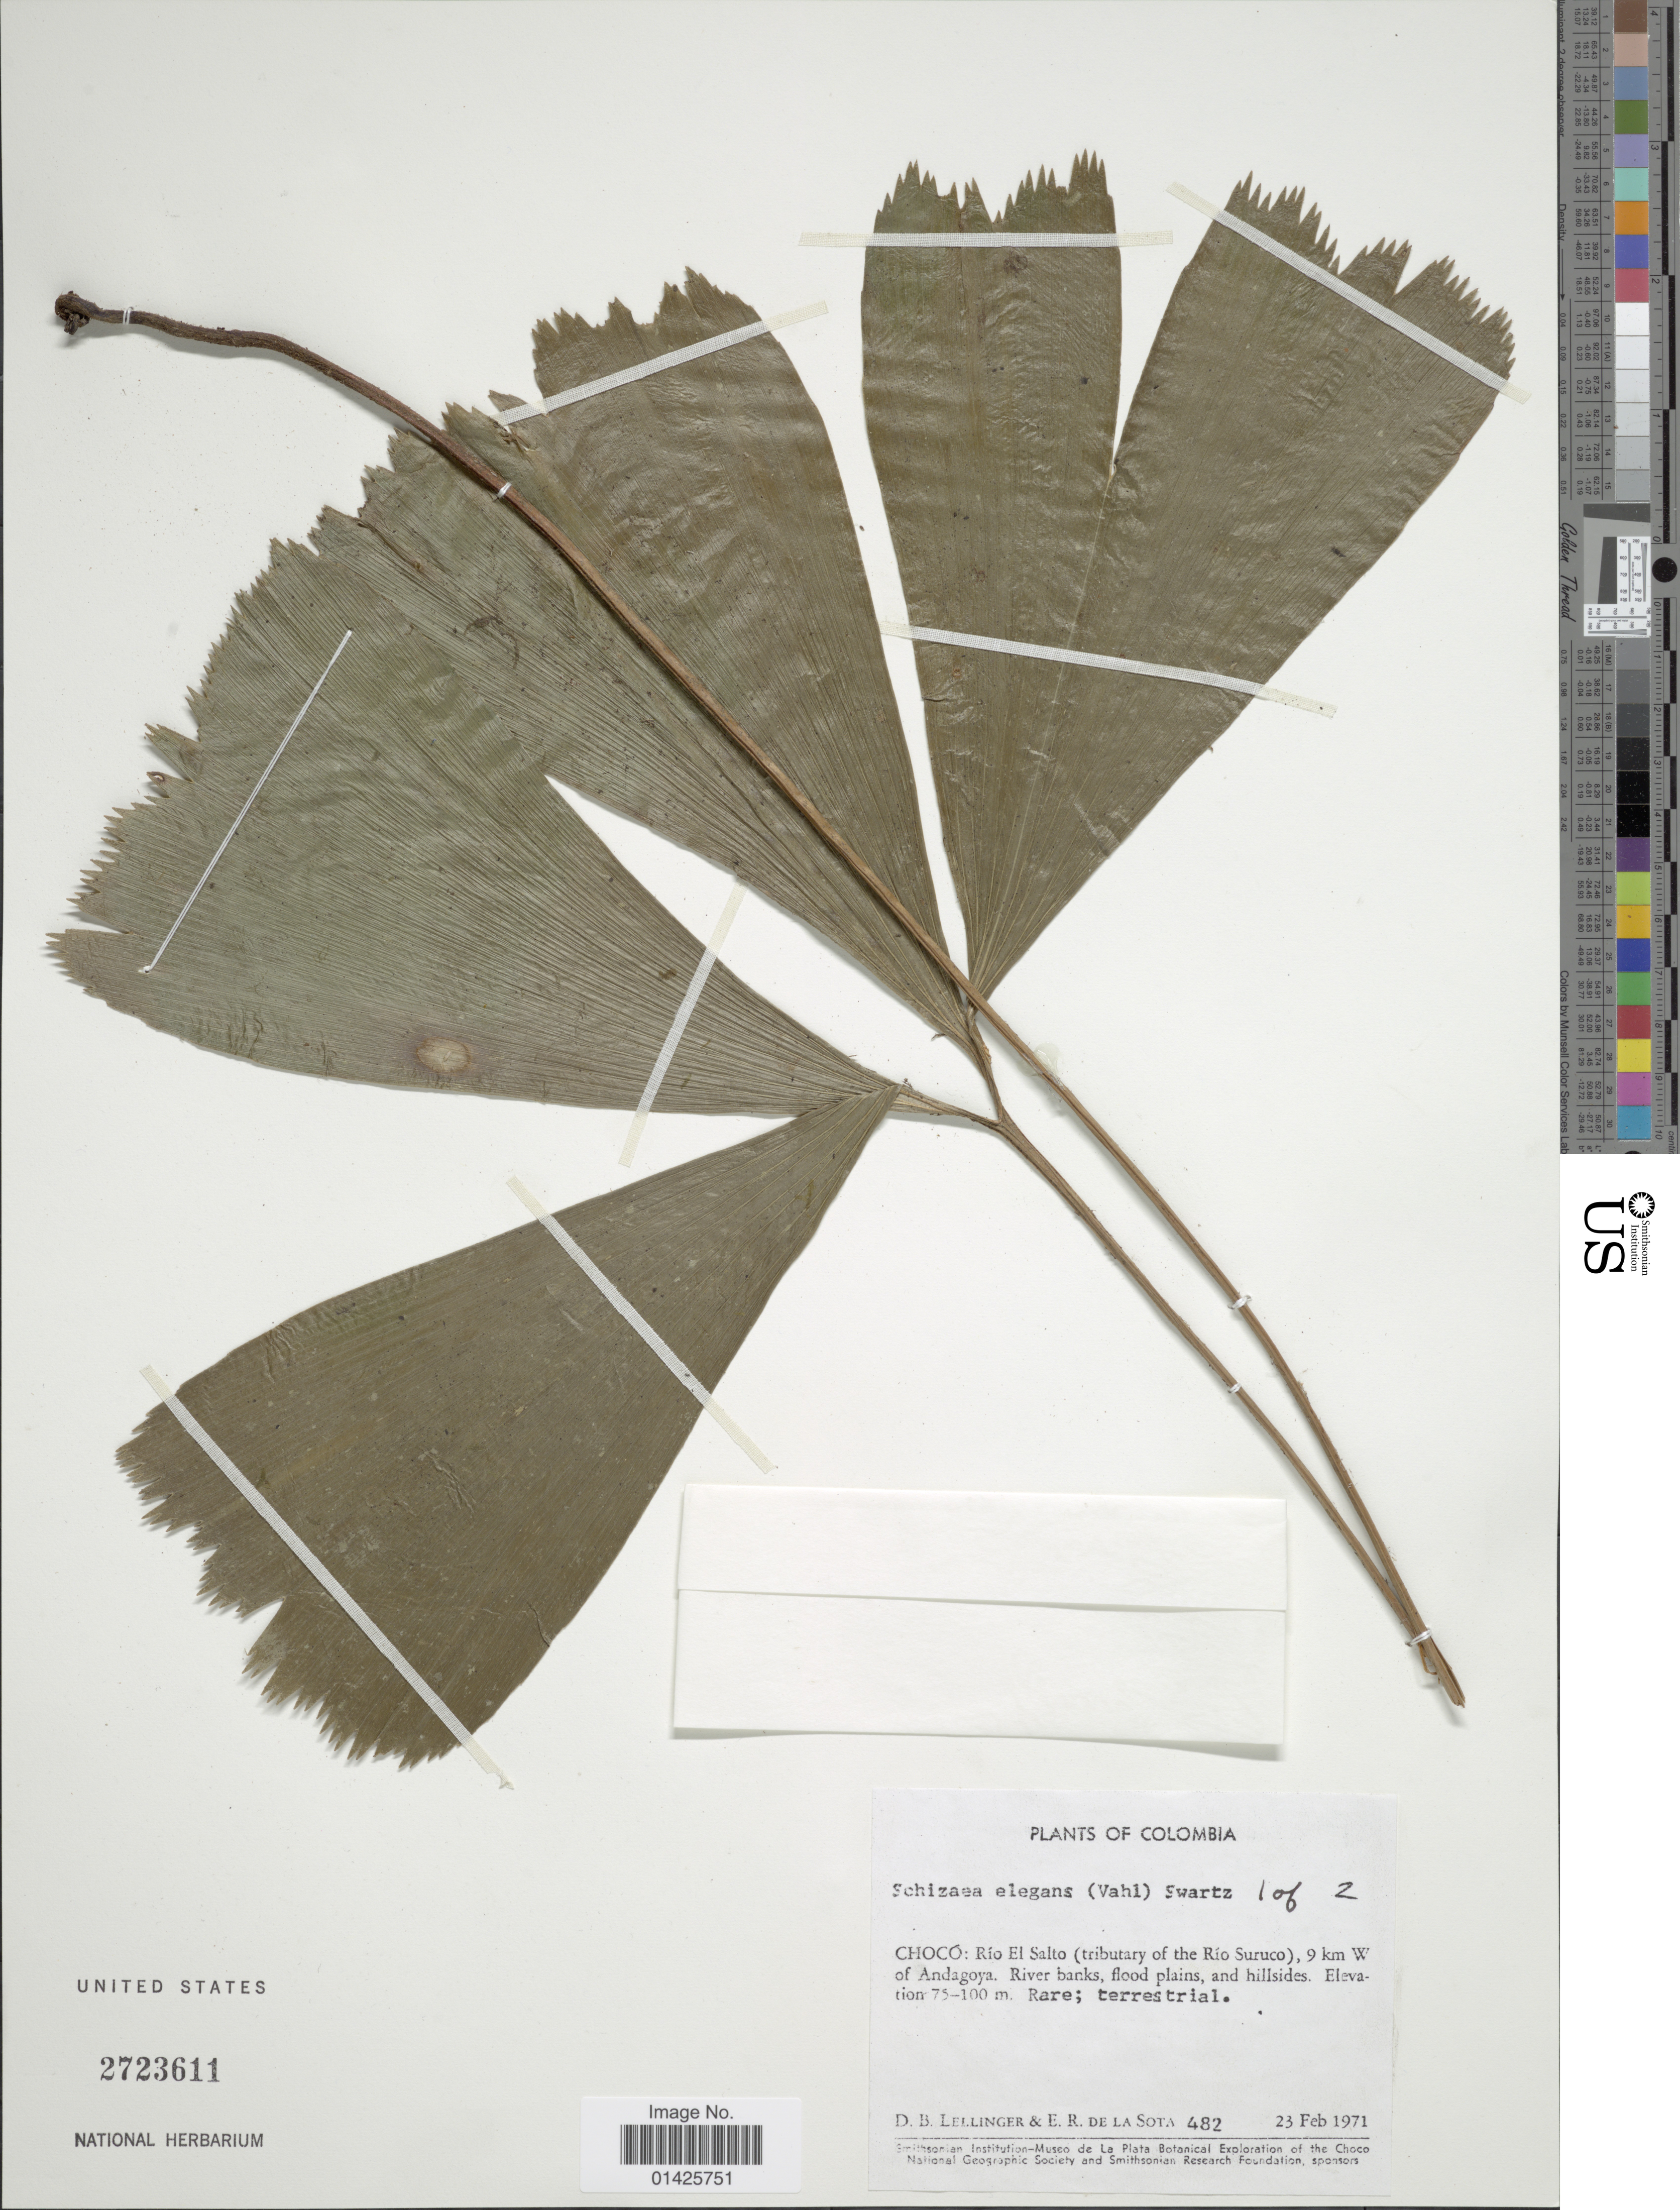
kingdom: Plantae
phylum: Tracheophyta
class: Polypodiopsida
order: Schizaeales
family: Schizaeaceae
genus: Schizaea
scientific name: Schizaea elegans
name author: (Vahl) Sw.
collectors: D. B. Lellinger & E. R. de la Sota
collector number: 482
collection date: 1971-02-23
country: Colombia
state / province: Chocó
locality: Río El Salto (tributary of the Río Suruco), 9 km W of Andagoya.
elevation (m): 75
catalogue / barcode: US 2723611